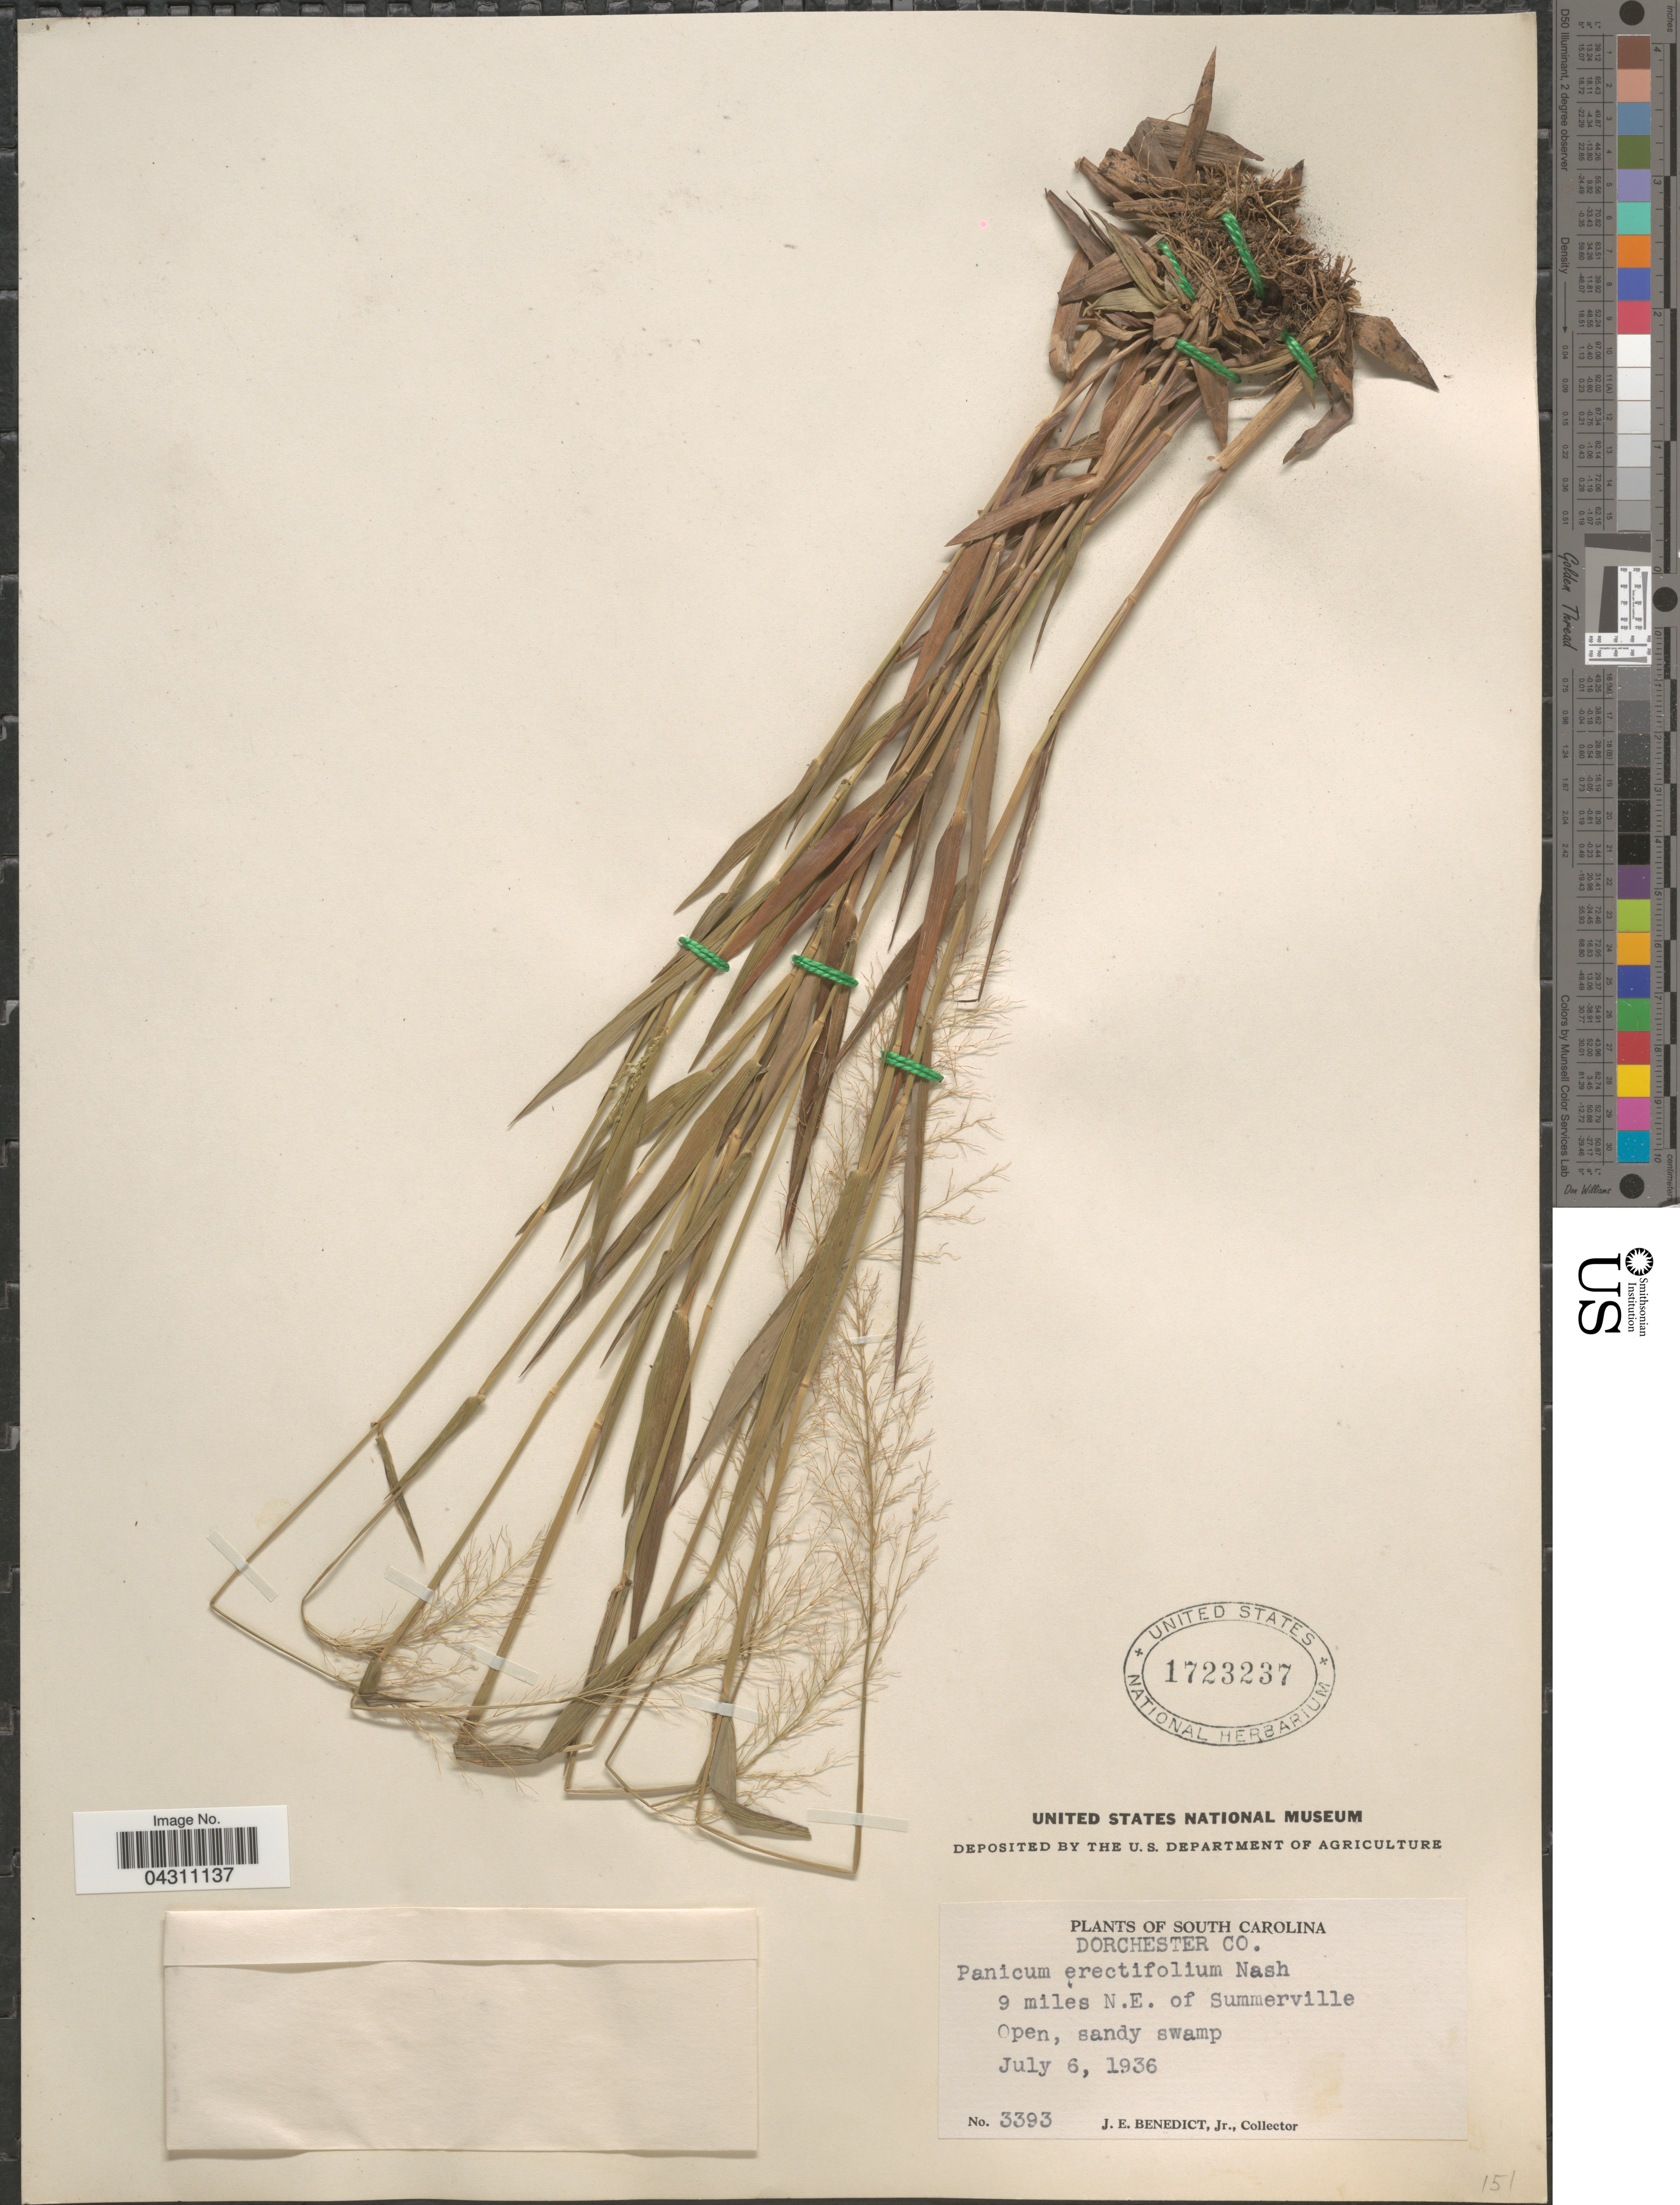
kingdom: Plantae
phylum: Tracheophyta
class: Liliopsida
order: Poales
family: Poaceae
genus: Dichanthelium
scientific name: Dichanthelium sphaerocarpon var. floridanum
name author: (Vasey) Davidse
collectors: J. Benedict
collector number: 3393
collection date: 1936-07-06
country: United States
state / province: South Carolina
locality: Dorchester Co. 9 miles N.E. of Summerville. Open, sandy swamp.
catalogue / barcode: US 1723237